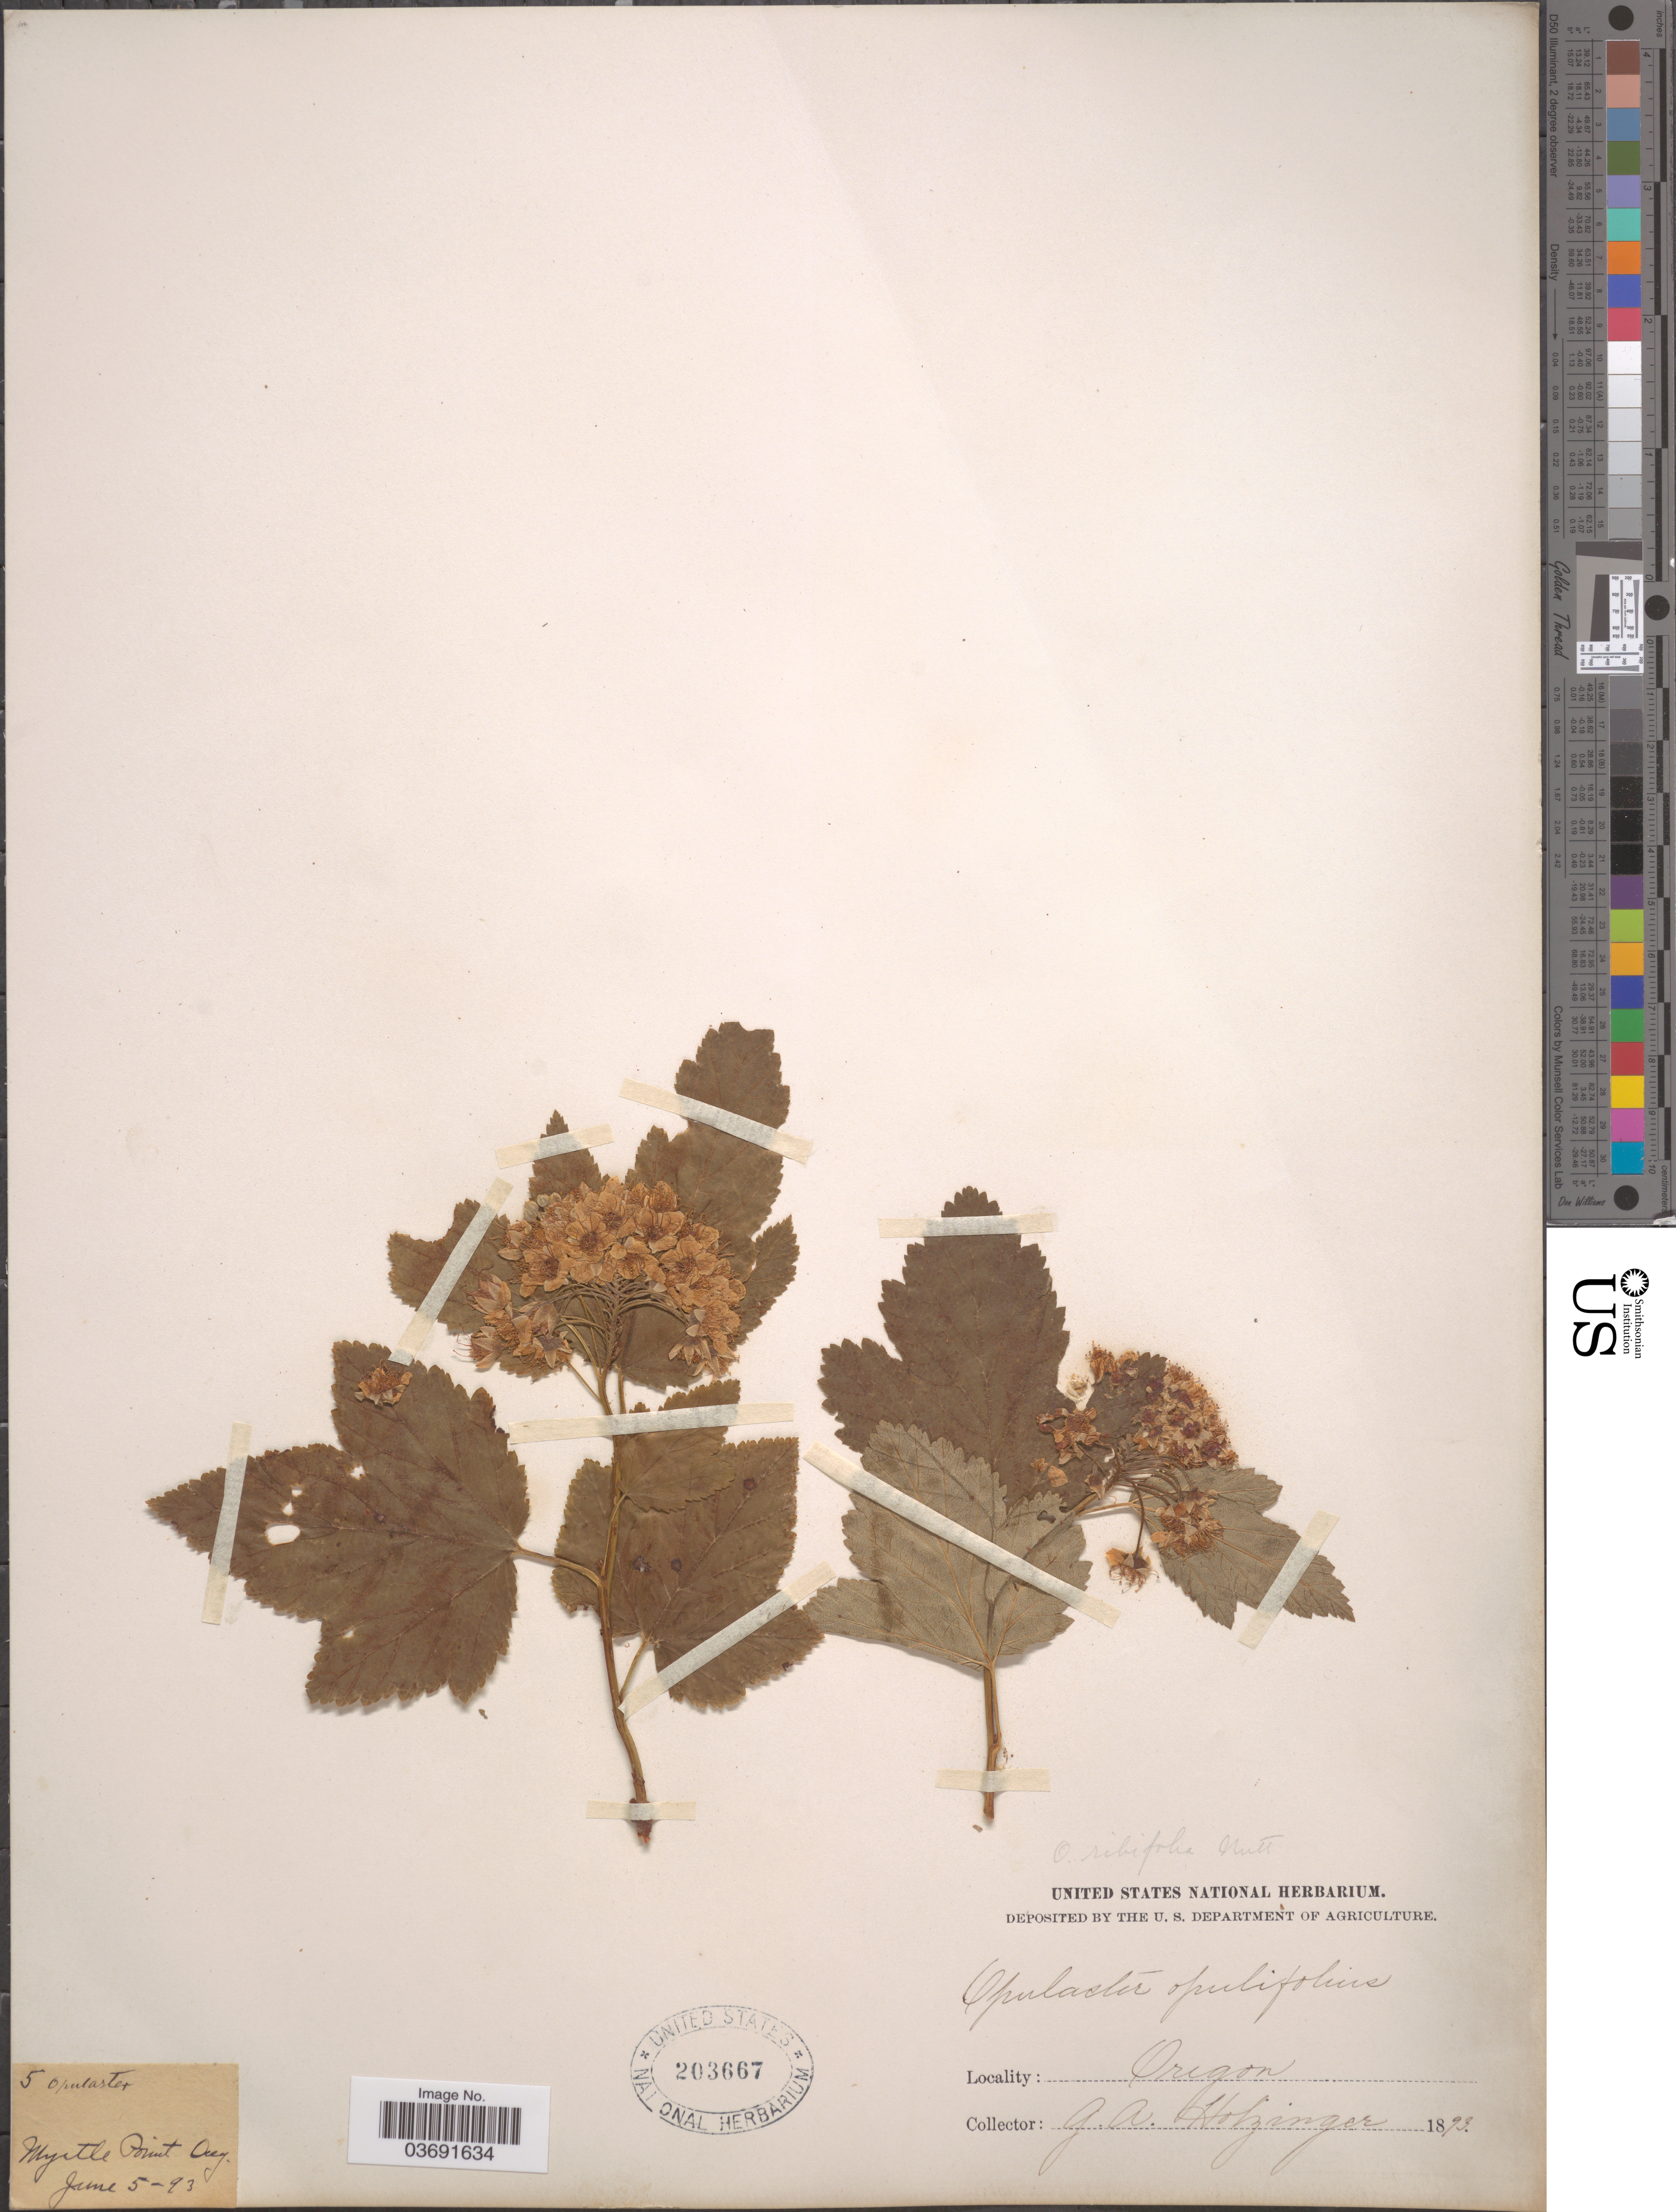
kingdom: Plantae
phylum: Tracheophyta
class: Magnoliopsida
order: Rosales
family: Rosaceae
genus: Physocarpus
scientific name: Physocarpus capitatus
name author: (Pursh) Kuntze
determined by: Strong, Mark T., (BOT), Smithsonian Institution - National Museum of Natural History (UNITED STATES)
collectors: G. A. Holzinger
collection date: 1893-06-05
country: United States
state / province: Oregon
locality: Myrtle Point.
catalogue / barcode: US 203667